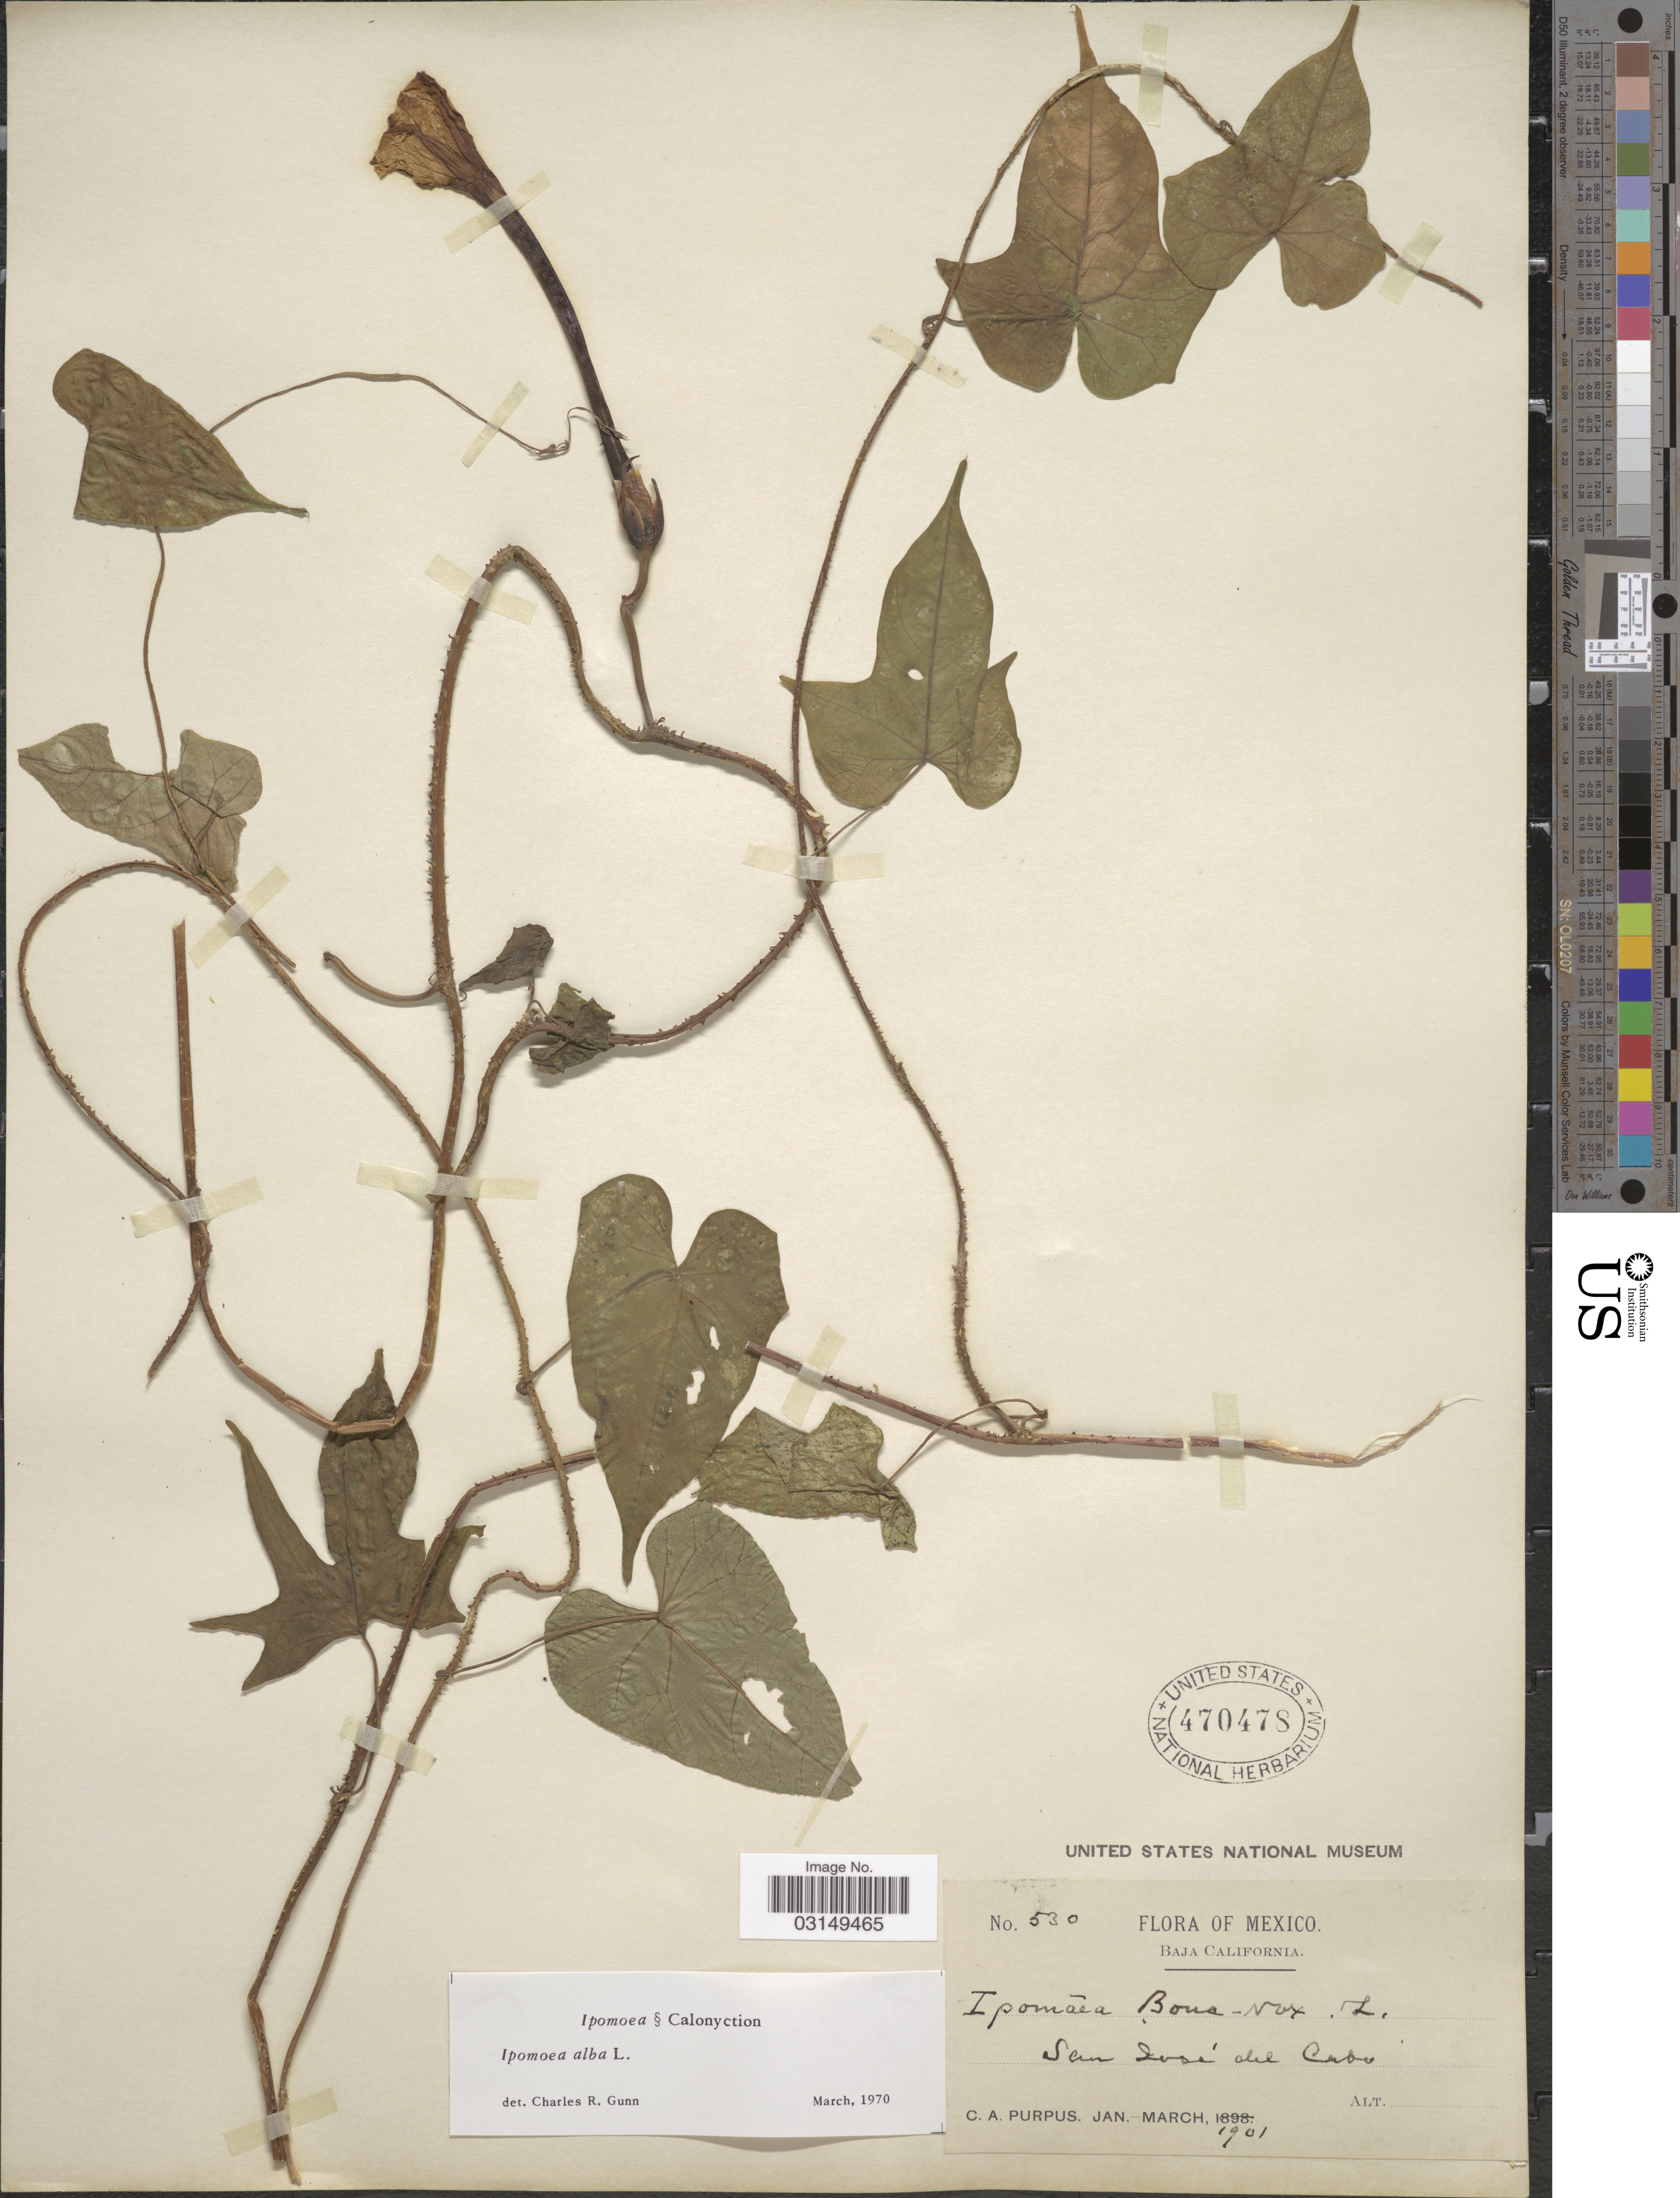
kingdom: Plantae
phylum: Tracheophyta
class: Magnoliopsida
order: Solanales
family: Convolvulaceae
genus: Ipomoea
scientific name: Ipomoea alba L.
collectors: C. A. Purpus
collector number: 530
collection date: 1901-01/1901-03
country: Mexico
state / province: Baja California Sur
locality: San José del Cabo.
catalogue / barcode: US 470478